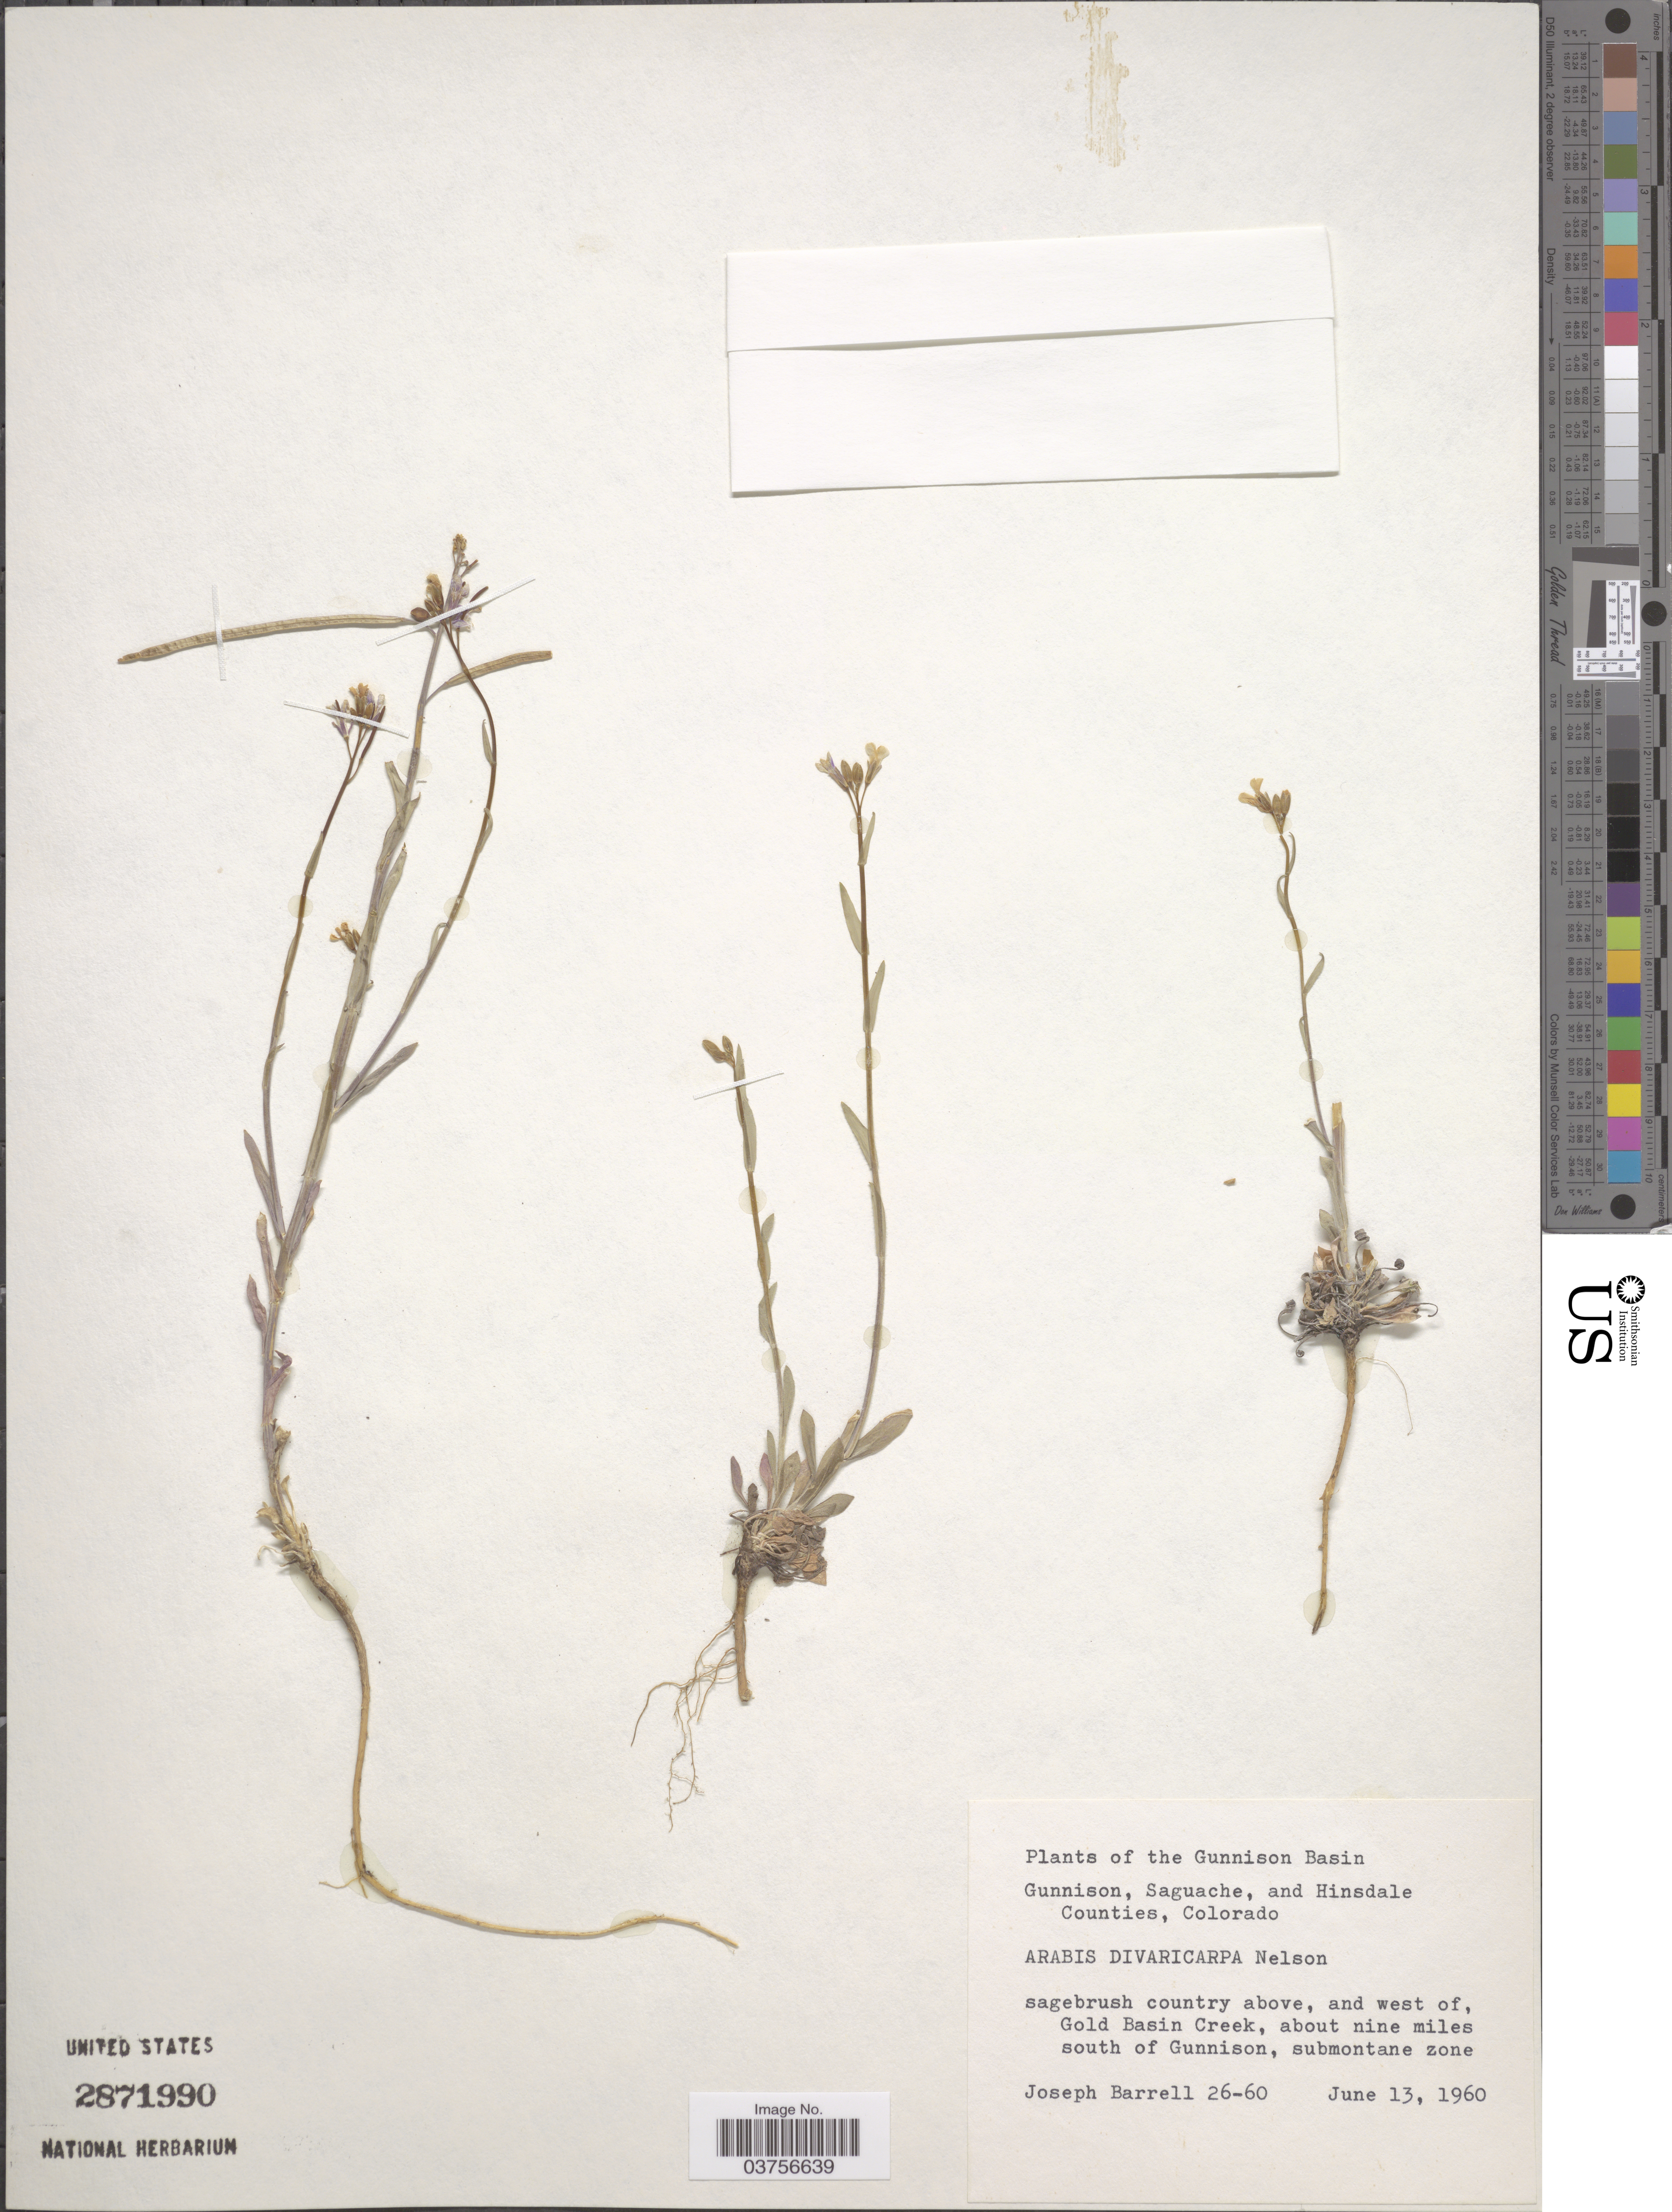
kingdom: Plantae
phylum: Tracheophyta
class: Magnoliopsida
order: Brassicales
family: Brassicaceae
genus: Arabis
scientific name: Arabis divaricarpa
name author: A. Nelson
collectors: J. Barrell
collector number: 26-60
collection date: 1960-06-13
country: United States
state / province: Colorado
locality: The Gunnison Basin. Sagebrush country above, and west of, Gold Basin Creek, about nine miles south of Gunnison.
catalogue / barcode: US 2871990